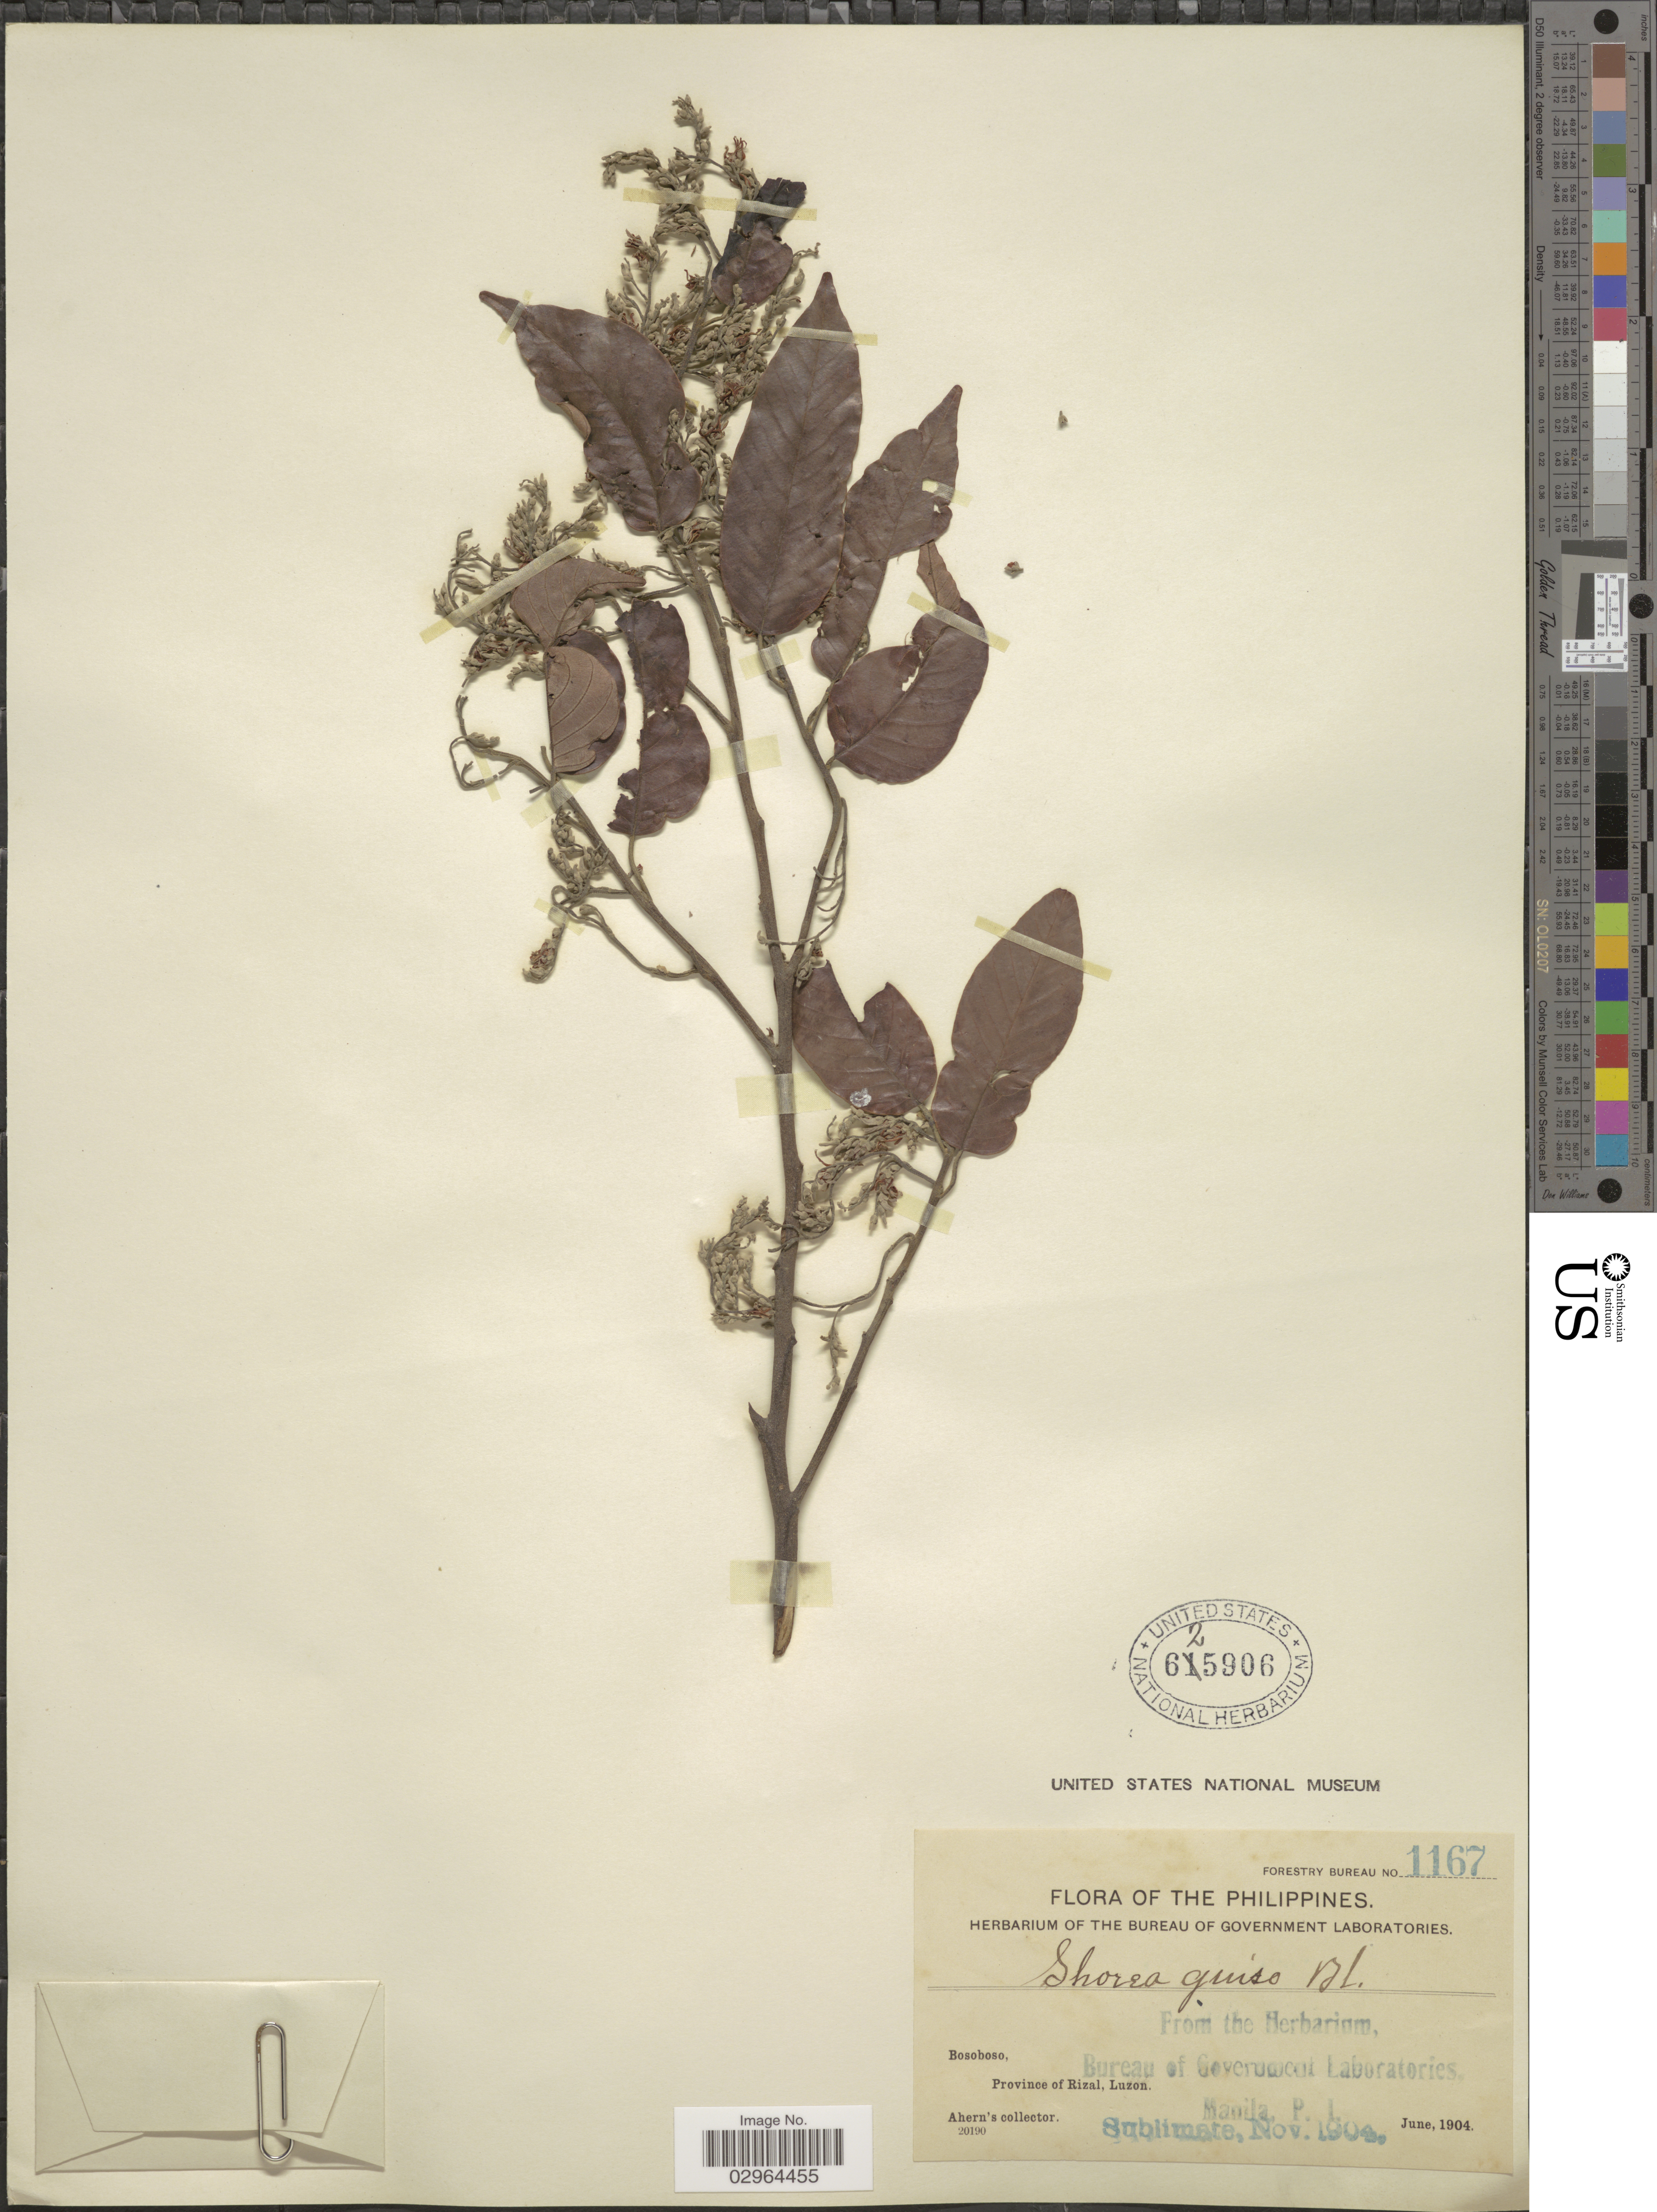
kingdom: Plantae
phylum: Tracheophyta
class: Magnoliopsida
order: Malvales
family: Dipterocarpaceae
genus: Shorea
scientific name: Shorea guiso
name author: (Blanco) Blume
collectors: Ahern's collector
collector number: Forestry Bureau 1167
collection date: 1904-06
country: Philippines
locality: Bosoboso, Province of Rizal, Luzon.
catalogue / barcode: US 625906